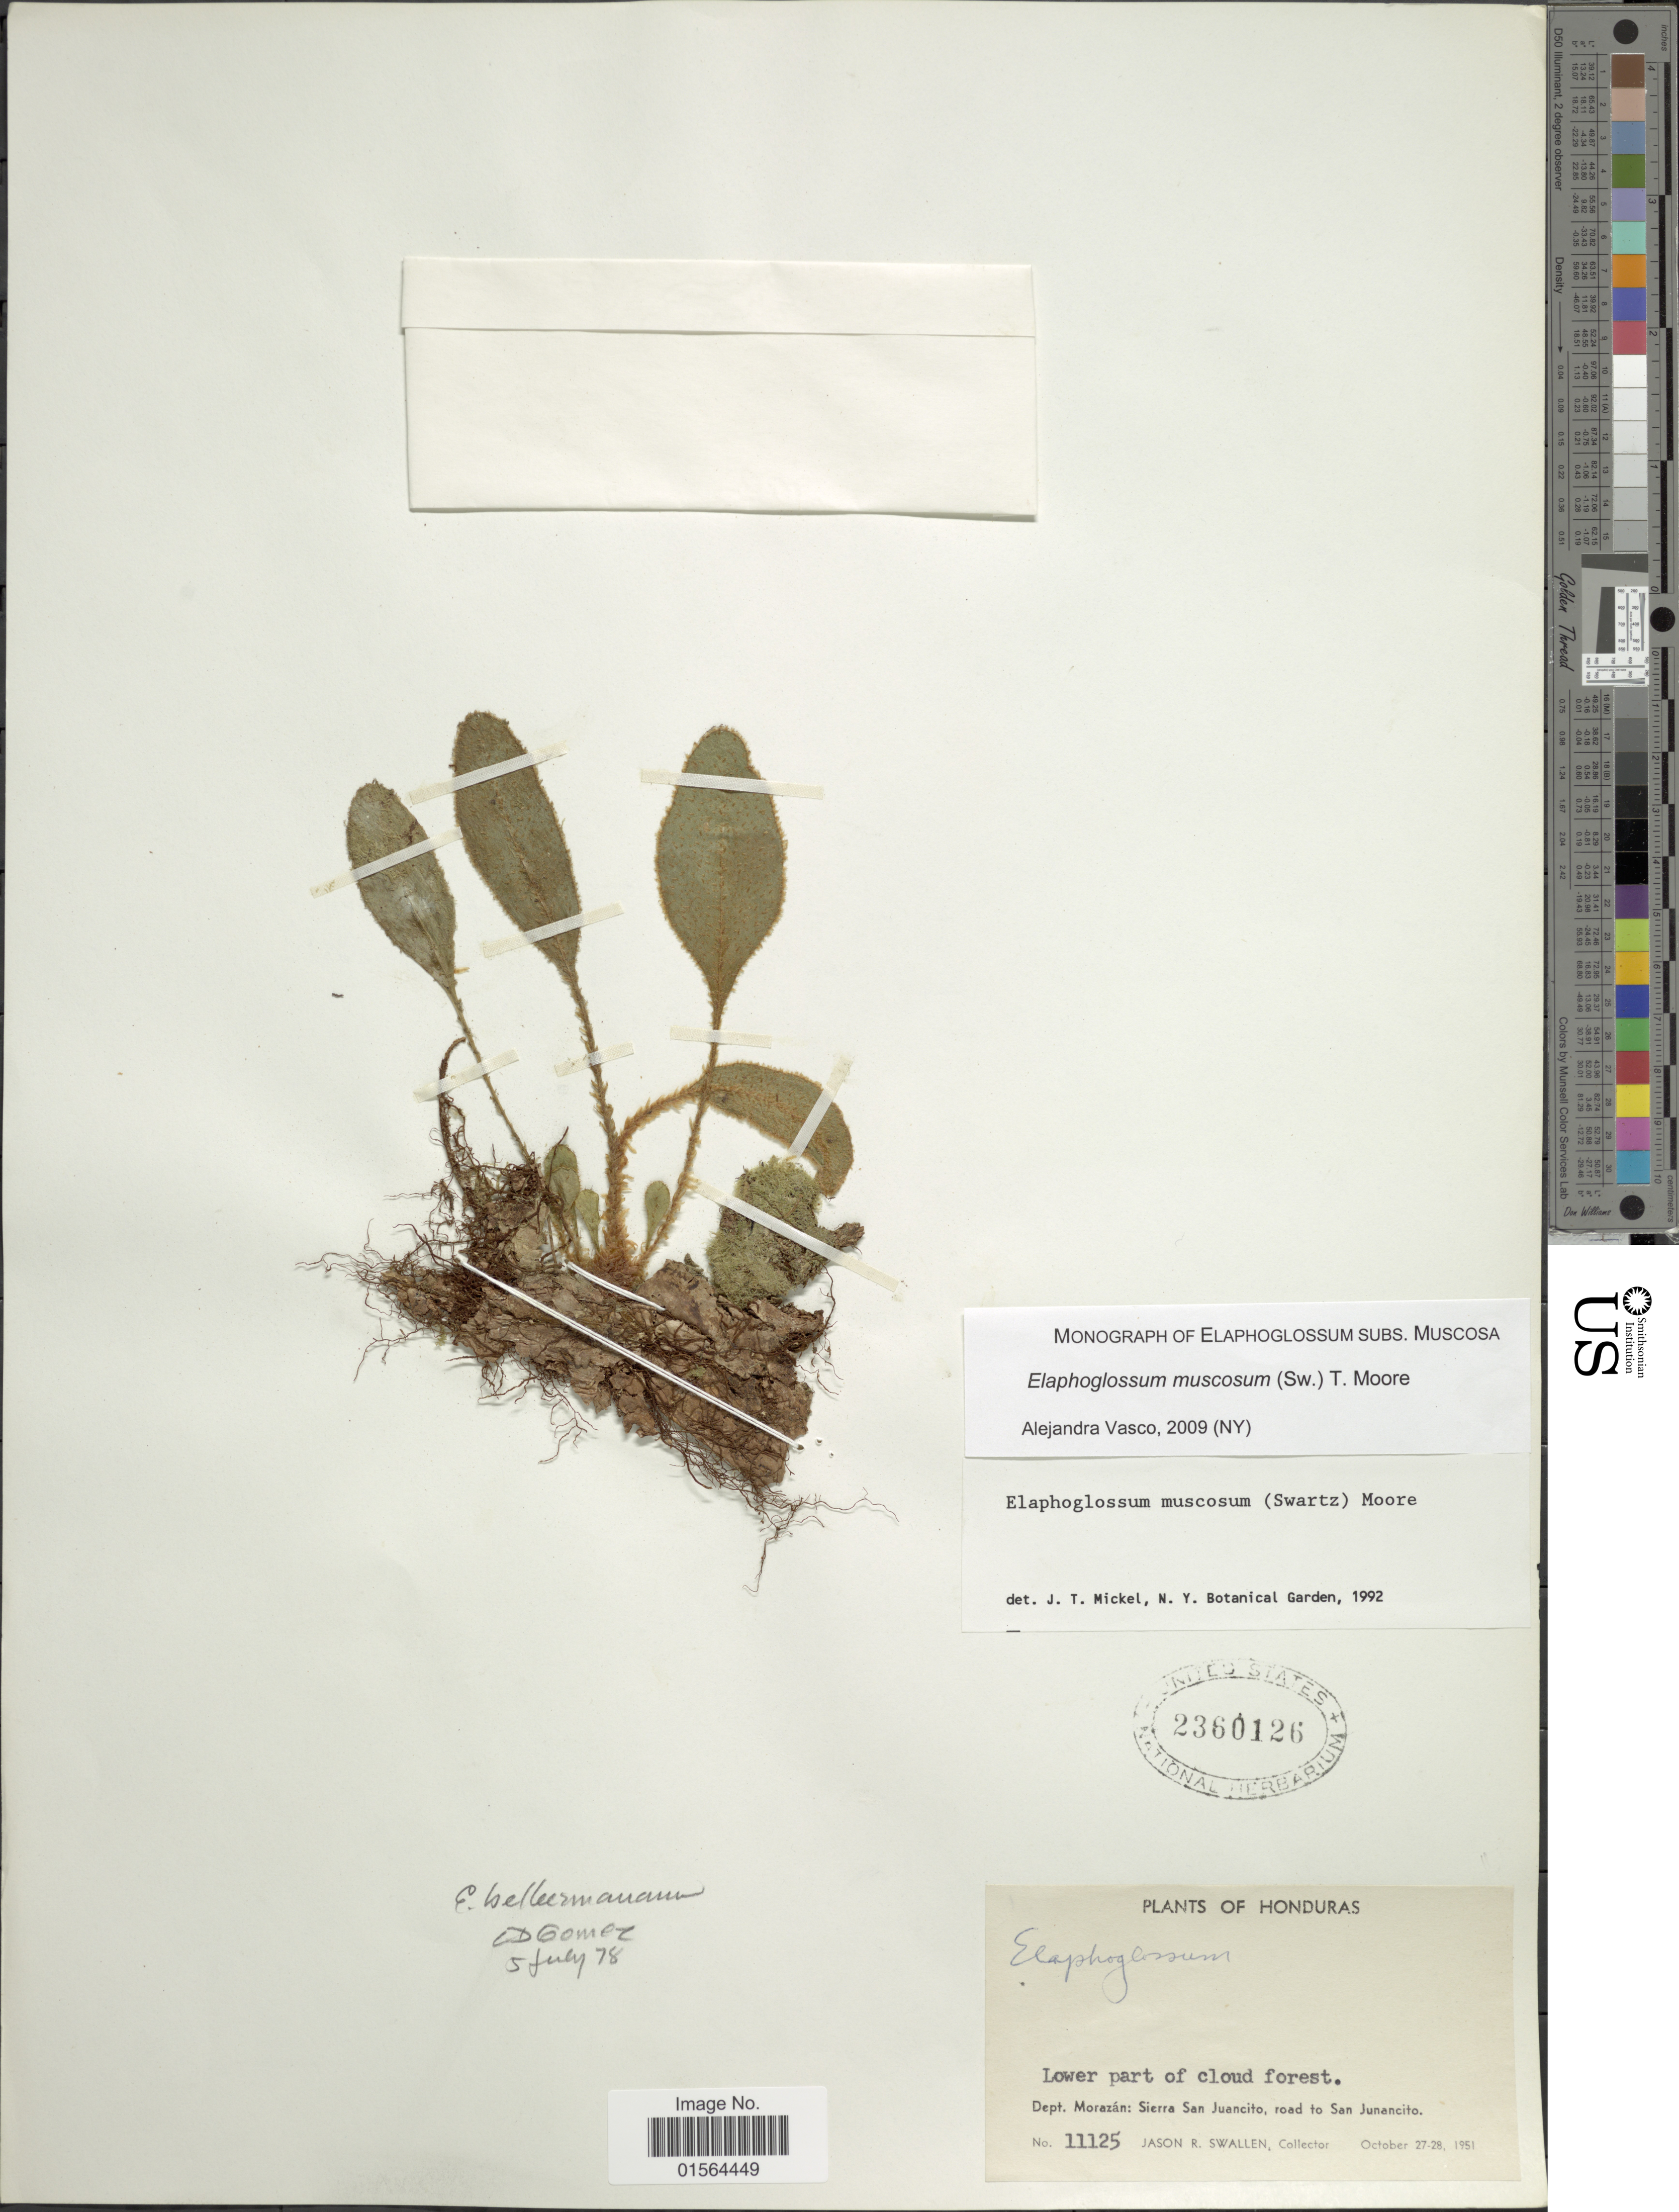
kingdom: Plantae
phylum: Tracheophyta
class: Polypodiopsida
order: Polypodiales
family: Dryopteridaceae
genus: Elaphoglossum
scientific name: Elaphoglossum muscosum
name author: (Sw.) T. Moore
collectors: J. R. Swallen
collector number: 11125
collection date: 1951-10-27/1951-10-28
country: Honduras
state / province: Fco. Morazán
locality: Dept. Morazan: Sierra San Juancito, road to San Juancito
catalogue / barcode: US 2360126